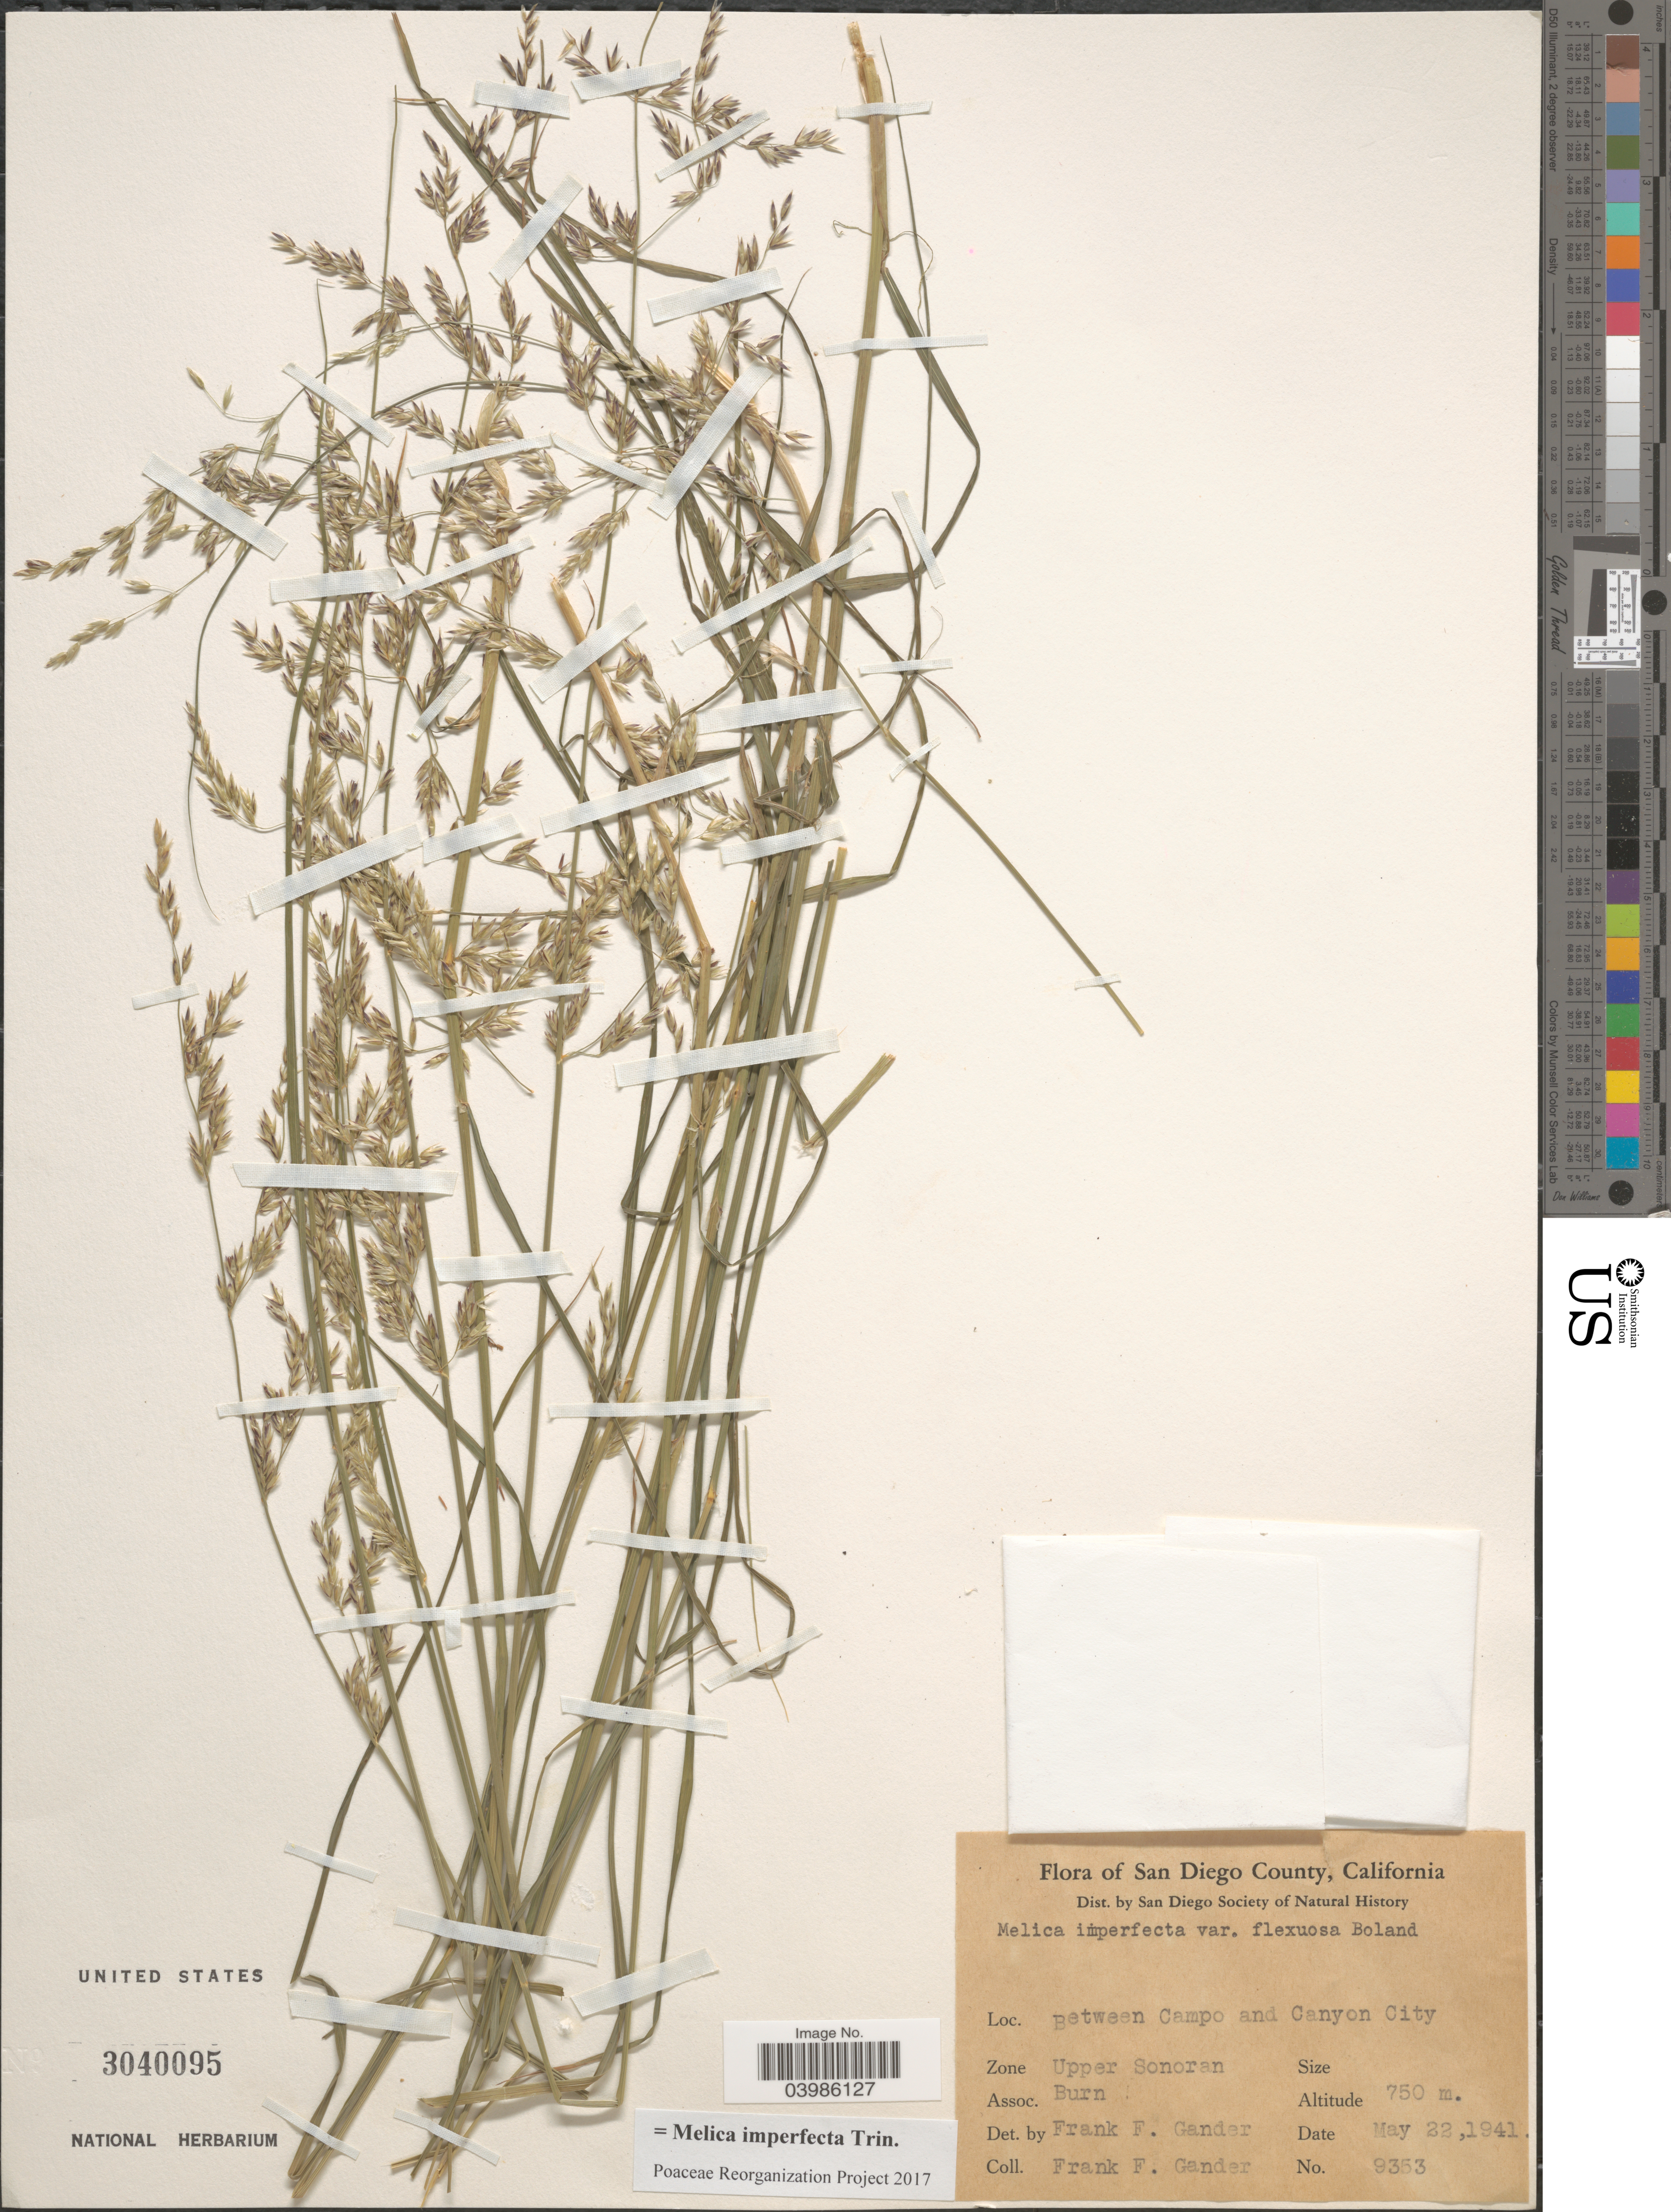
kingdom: Plantae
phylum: Tracheophyta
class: Liliopsida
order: Poales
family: Poaceae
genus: Melica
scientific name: Melica imperfecta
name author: Trin.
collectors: F. Gander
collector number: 9353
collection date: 1941-05-22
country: United States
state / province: California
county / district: San Diego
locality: San Diego County. Between Campo and Canyon City. Zone Upper Sonoran.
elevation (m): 750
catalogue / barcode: US 3040095